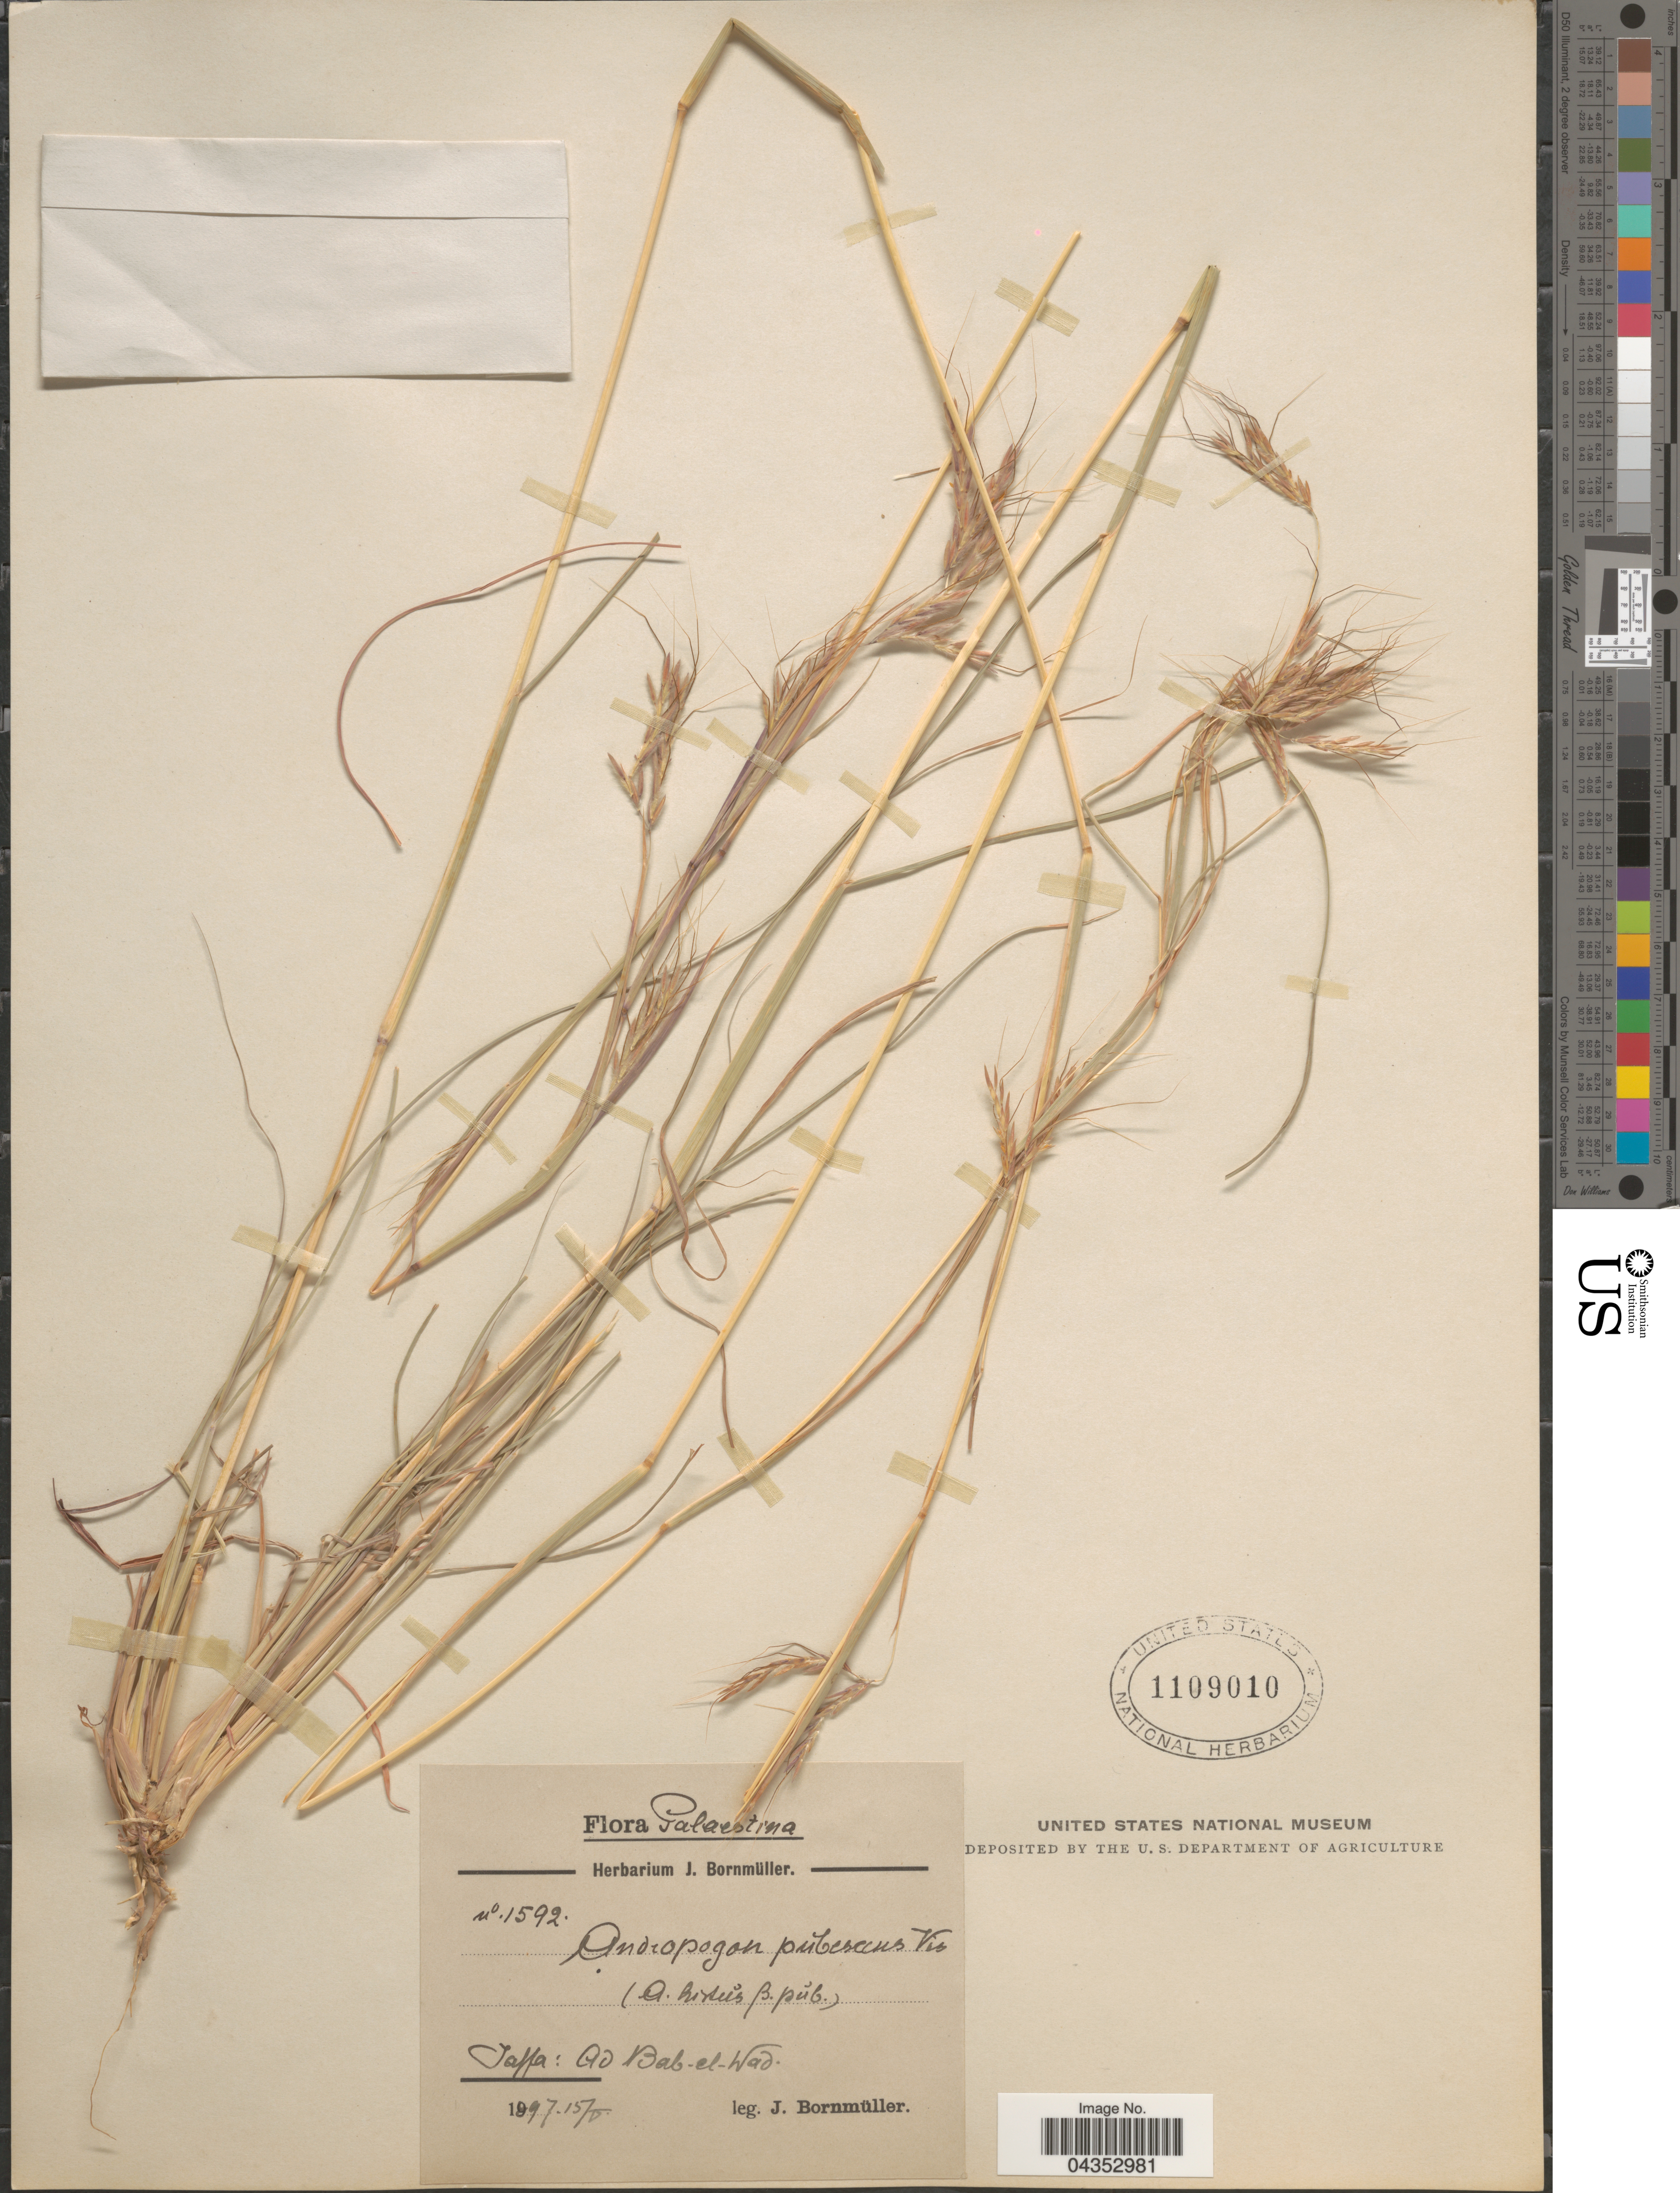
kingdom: Plantae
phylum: Tracheophyta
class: Liliopsida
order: Poales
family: Poaceae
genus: Hyparrhenia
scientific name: Hyparrhenia hirta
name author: (L.) Stapf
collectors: J. Bornmüller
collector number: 1592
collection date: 1897-05-15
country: Israel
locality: Palaestina. Jaffa: Ad Bab-el-Wad.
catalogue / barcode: US 1109010